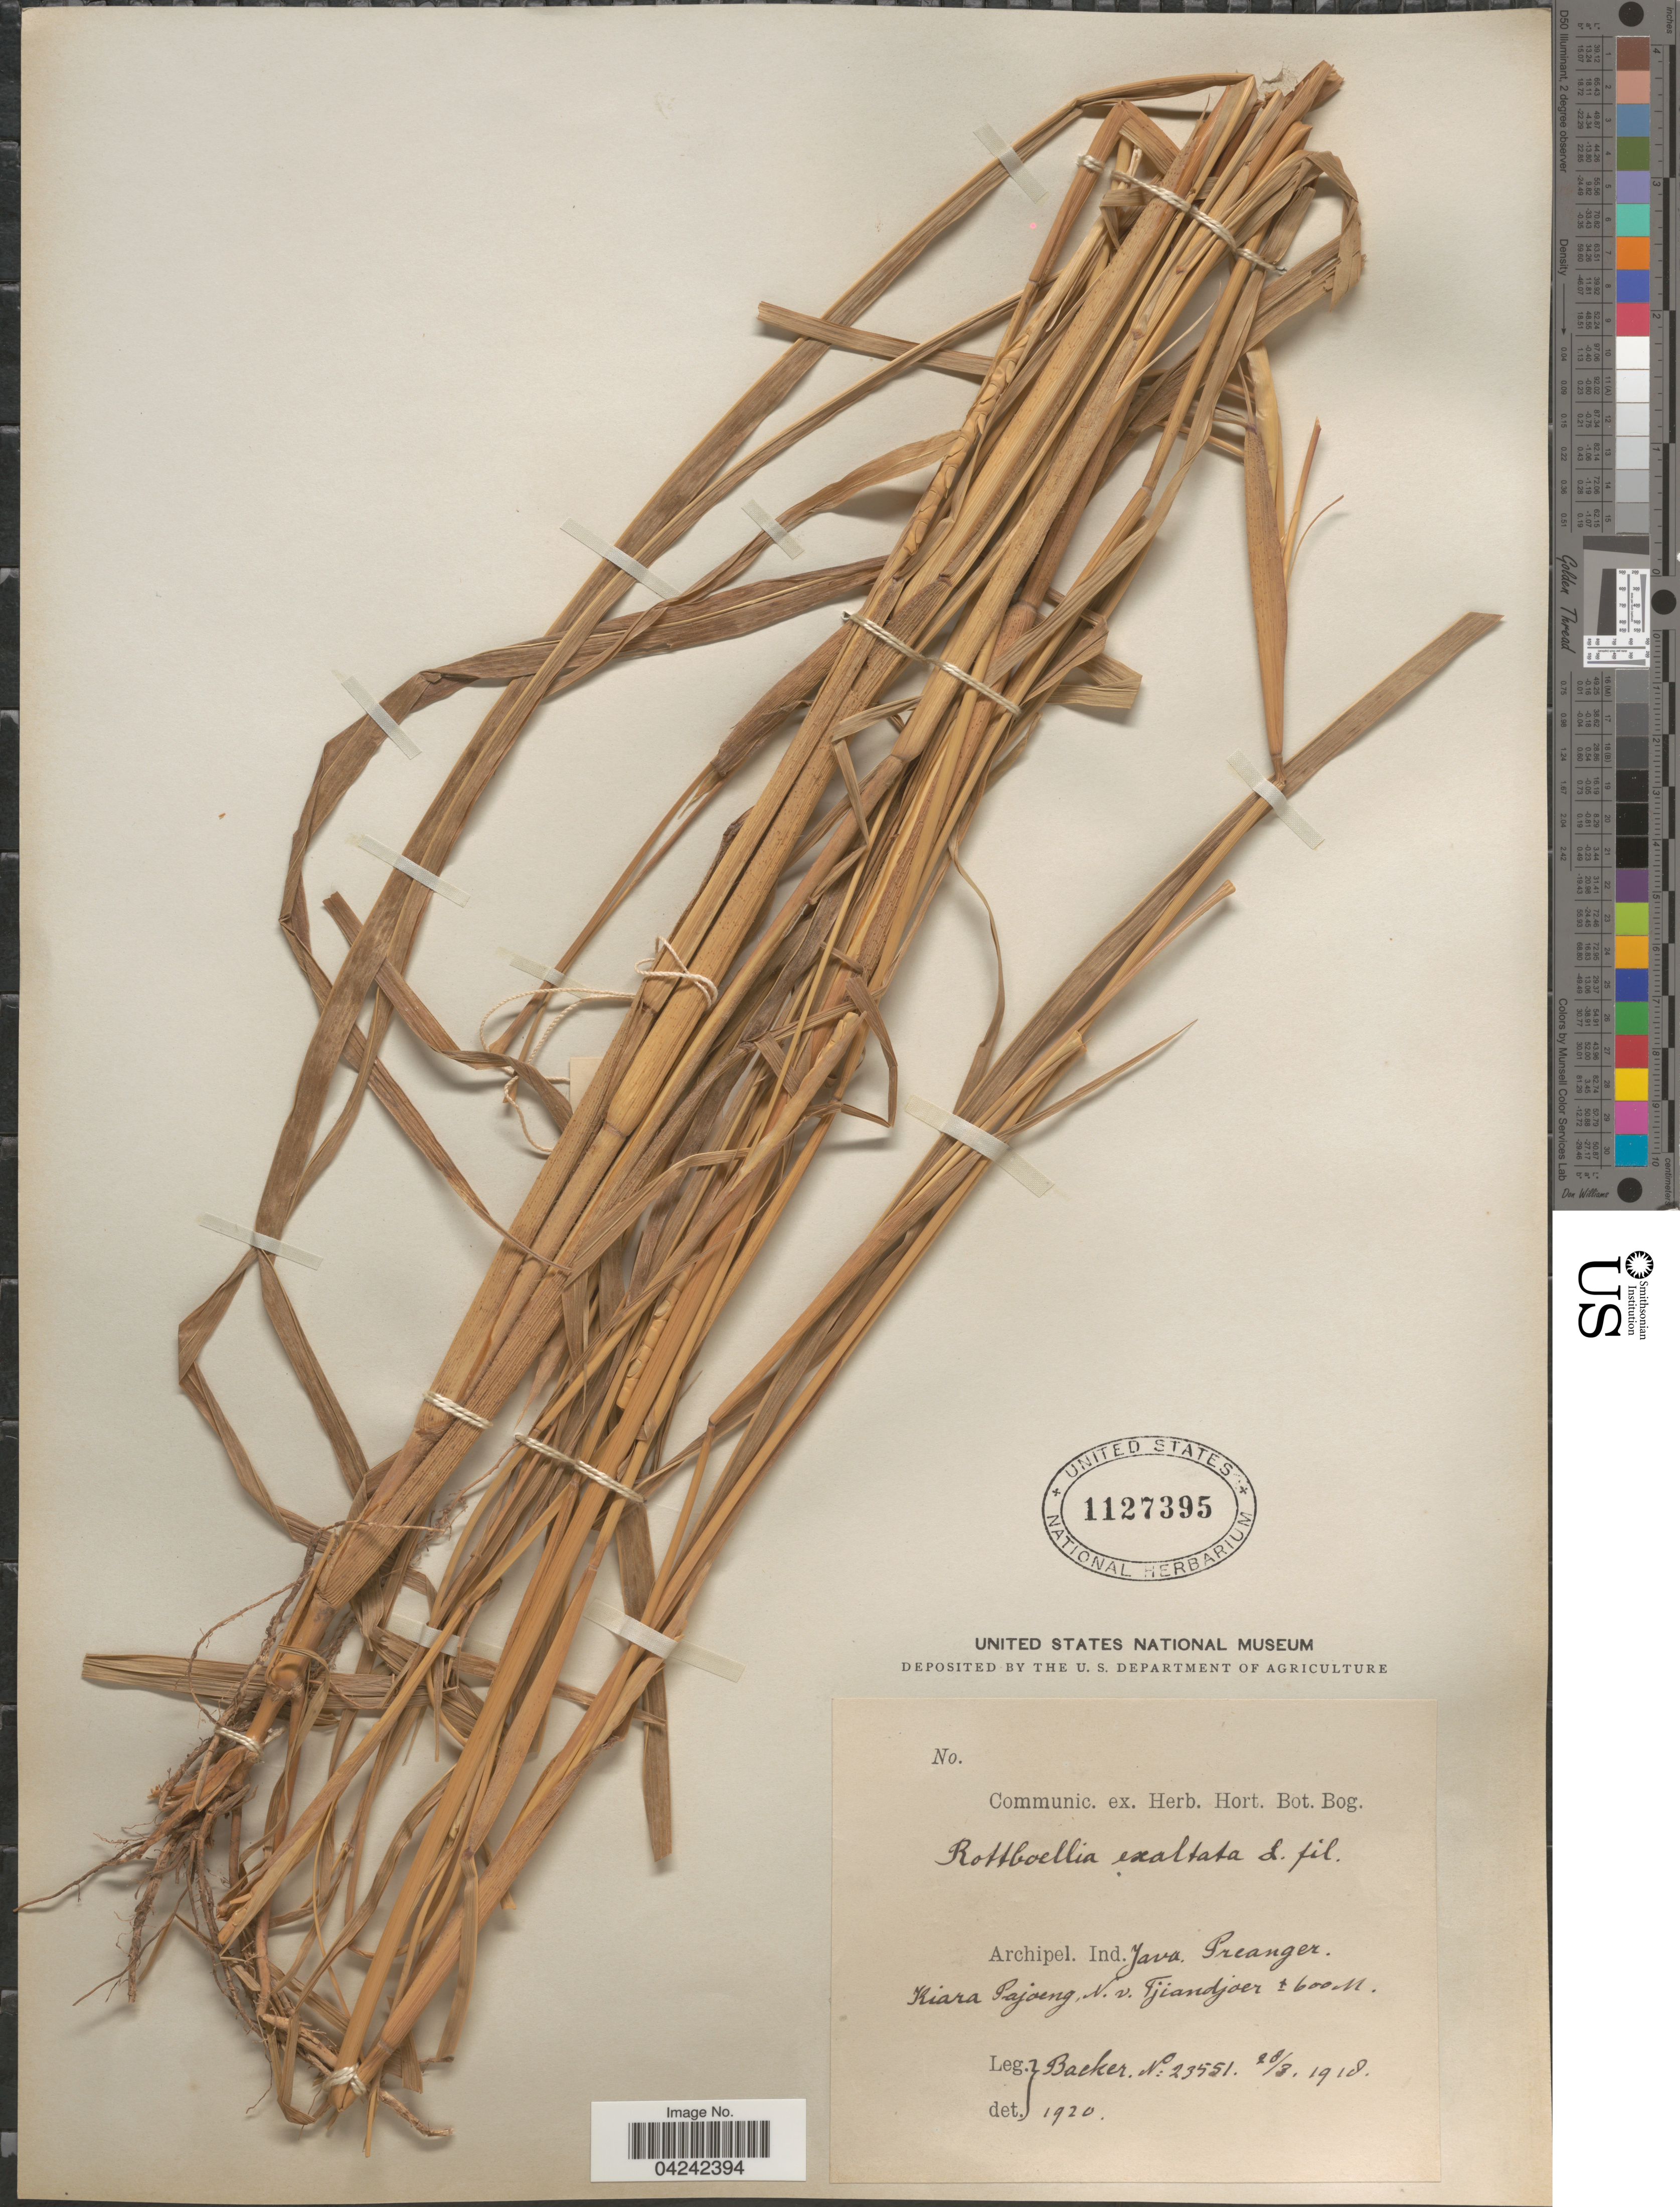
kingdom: Plantae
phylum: Tracheophyta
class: Liliopsida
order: Poales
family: Poaceae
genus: Rottboellia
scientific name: Rottboellia cochinchinensis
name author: (Lour.) Clayton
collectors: Backer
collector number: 23551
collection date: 1918-03-28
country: Indonesia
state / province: Java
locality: Archipel. Ind. Preanger. Kiara Pajoeng, N.v. Tjiandjoer.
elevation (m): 600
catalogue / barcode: US 1127395